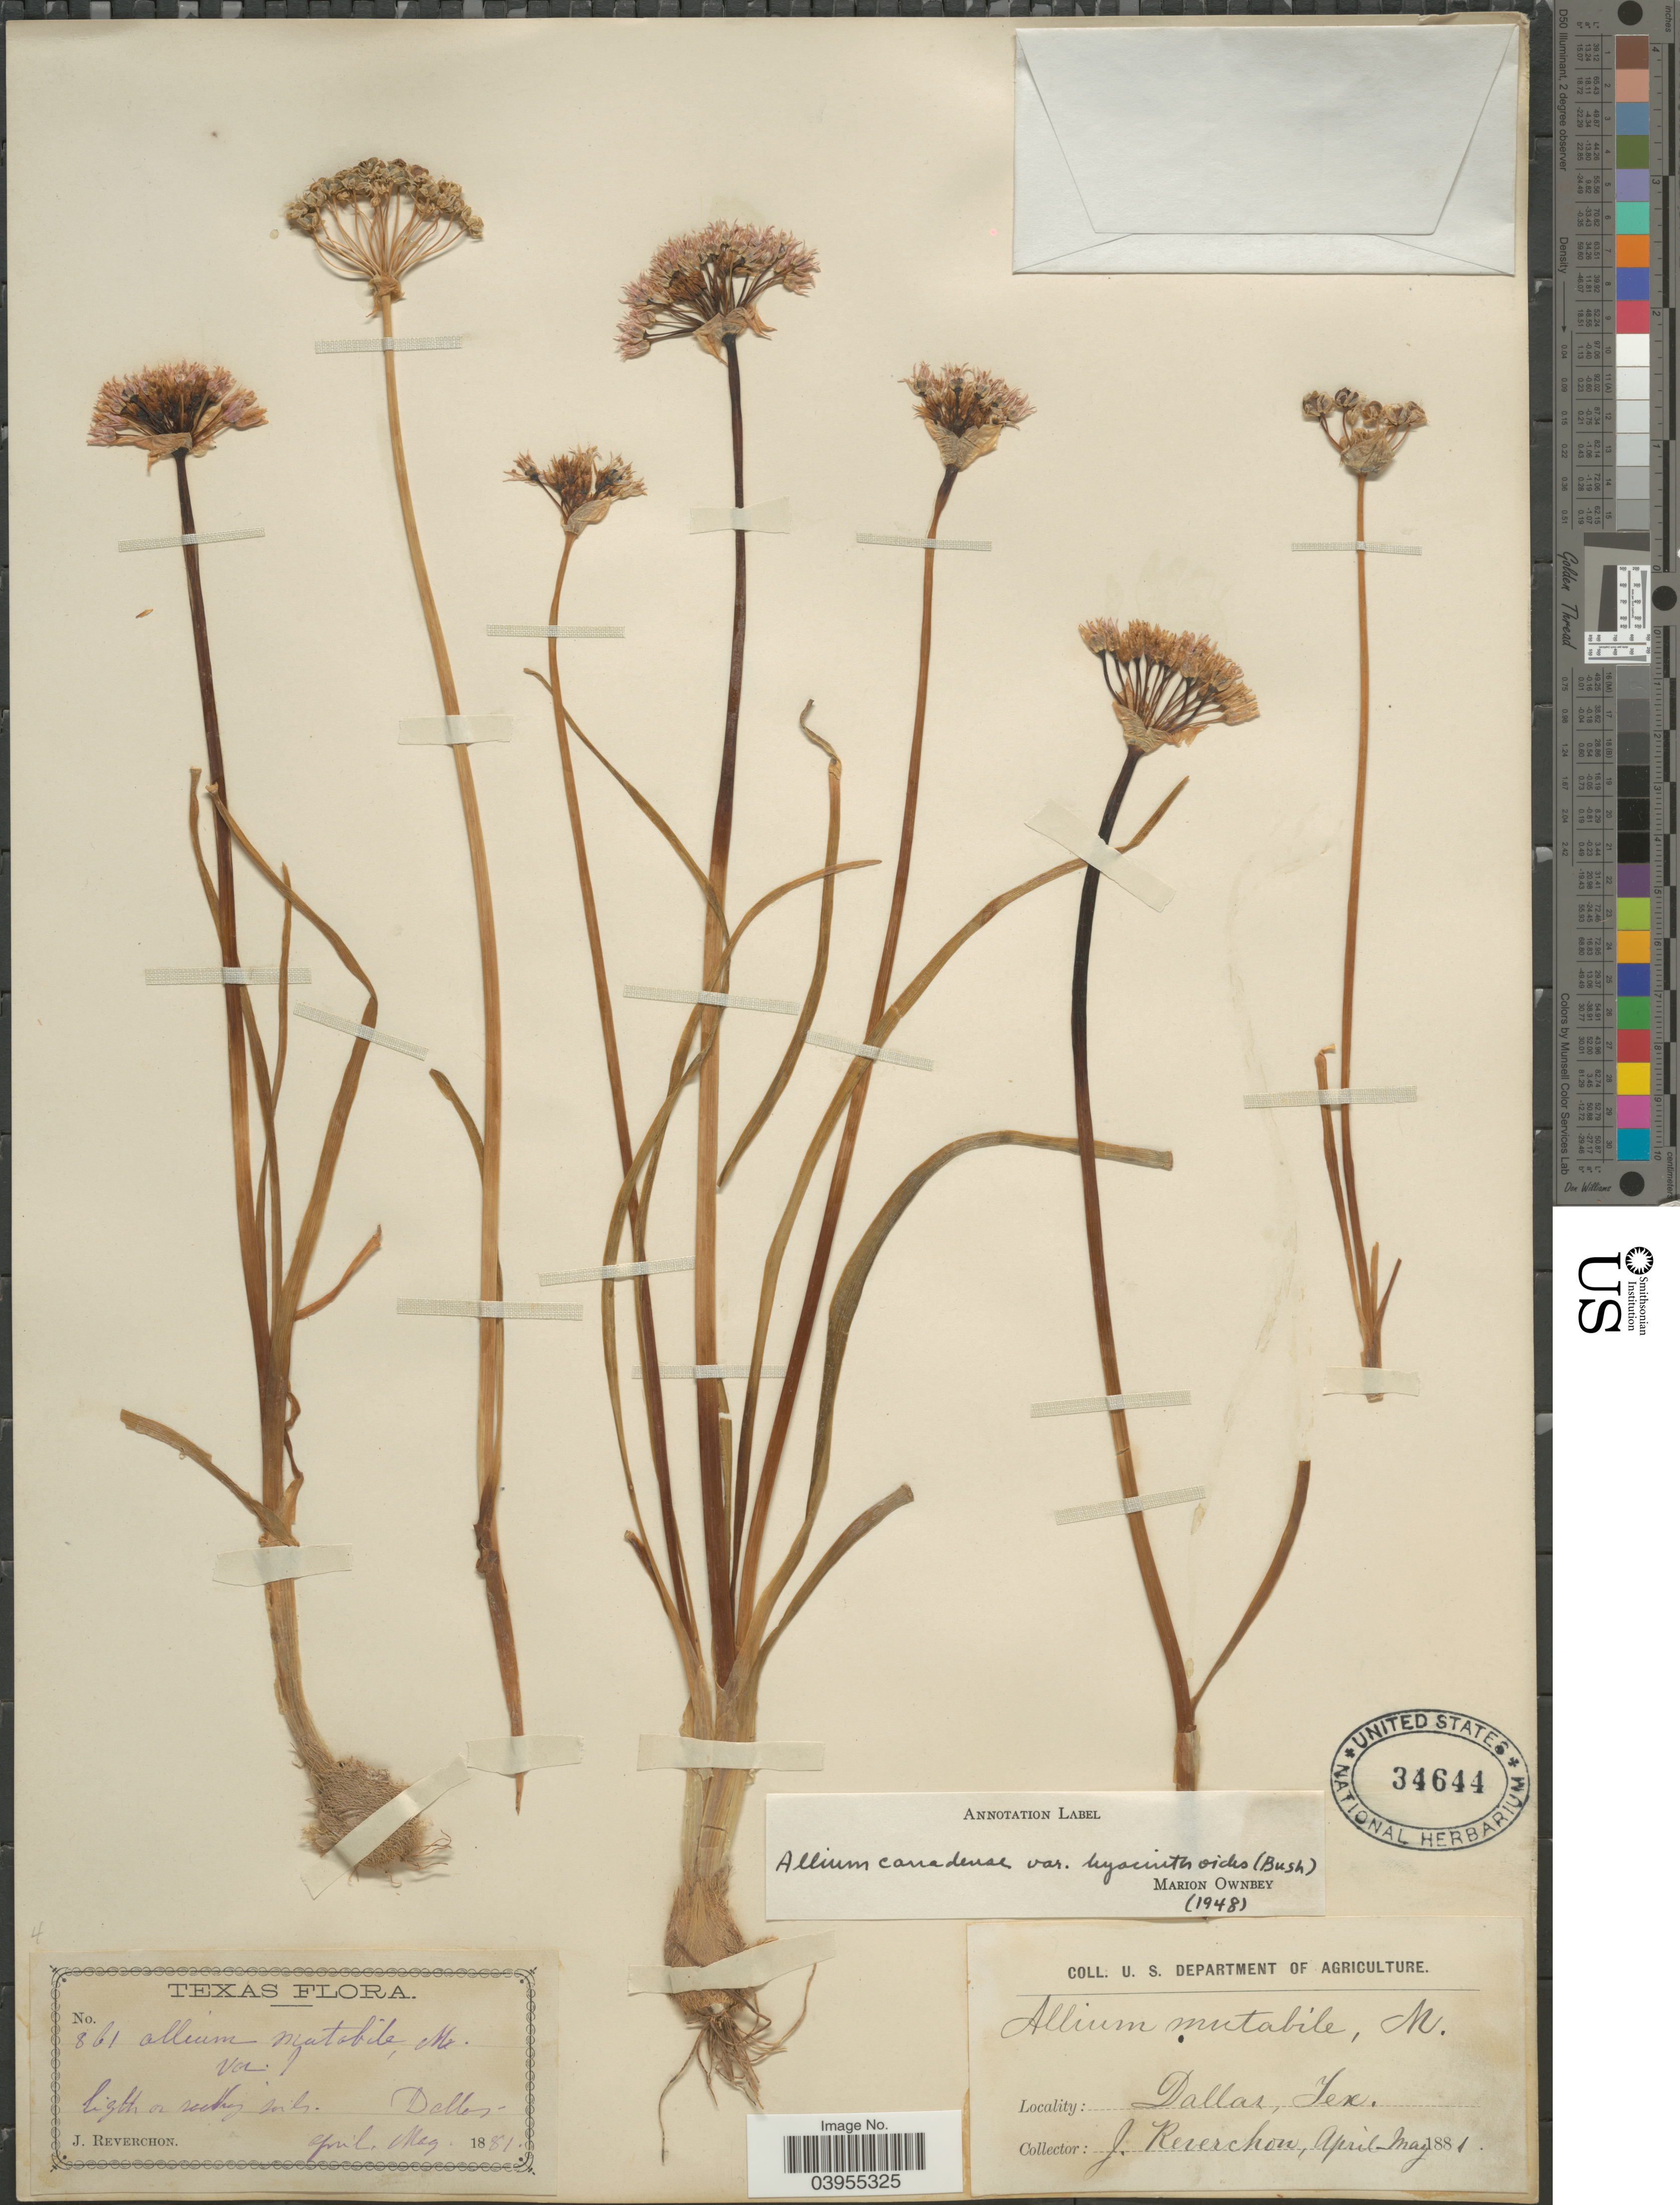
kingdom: Plantae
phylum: Tracheophyta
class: Liliopsida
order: Asparagales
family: Amaryllidaceae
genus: Allium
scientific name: Allium canadense var. hyacinthoides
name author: (Bush) Ownbey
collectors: J. Reverchon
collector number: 861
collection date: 1881-04/1881-05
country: United States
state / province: Texas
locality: Dallas.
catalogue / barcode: US 34644